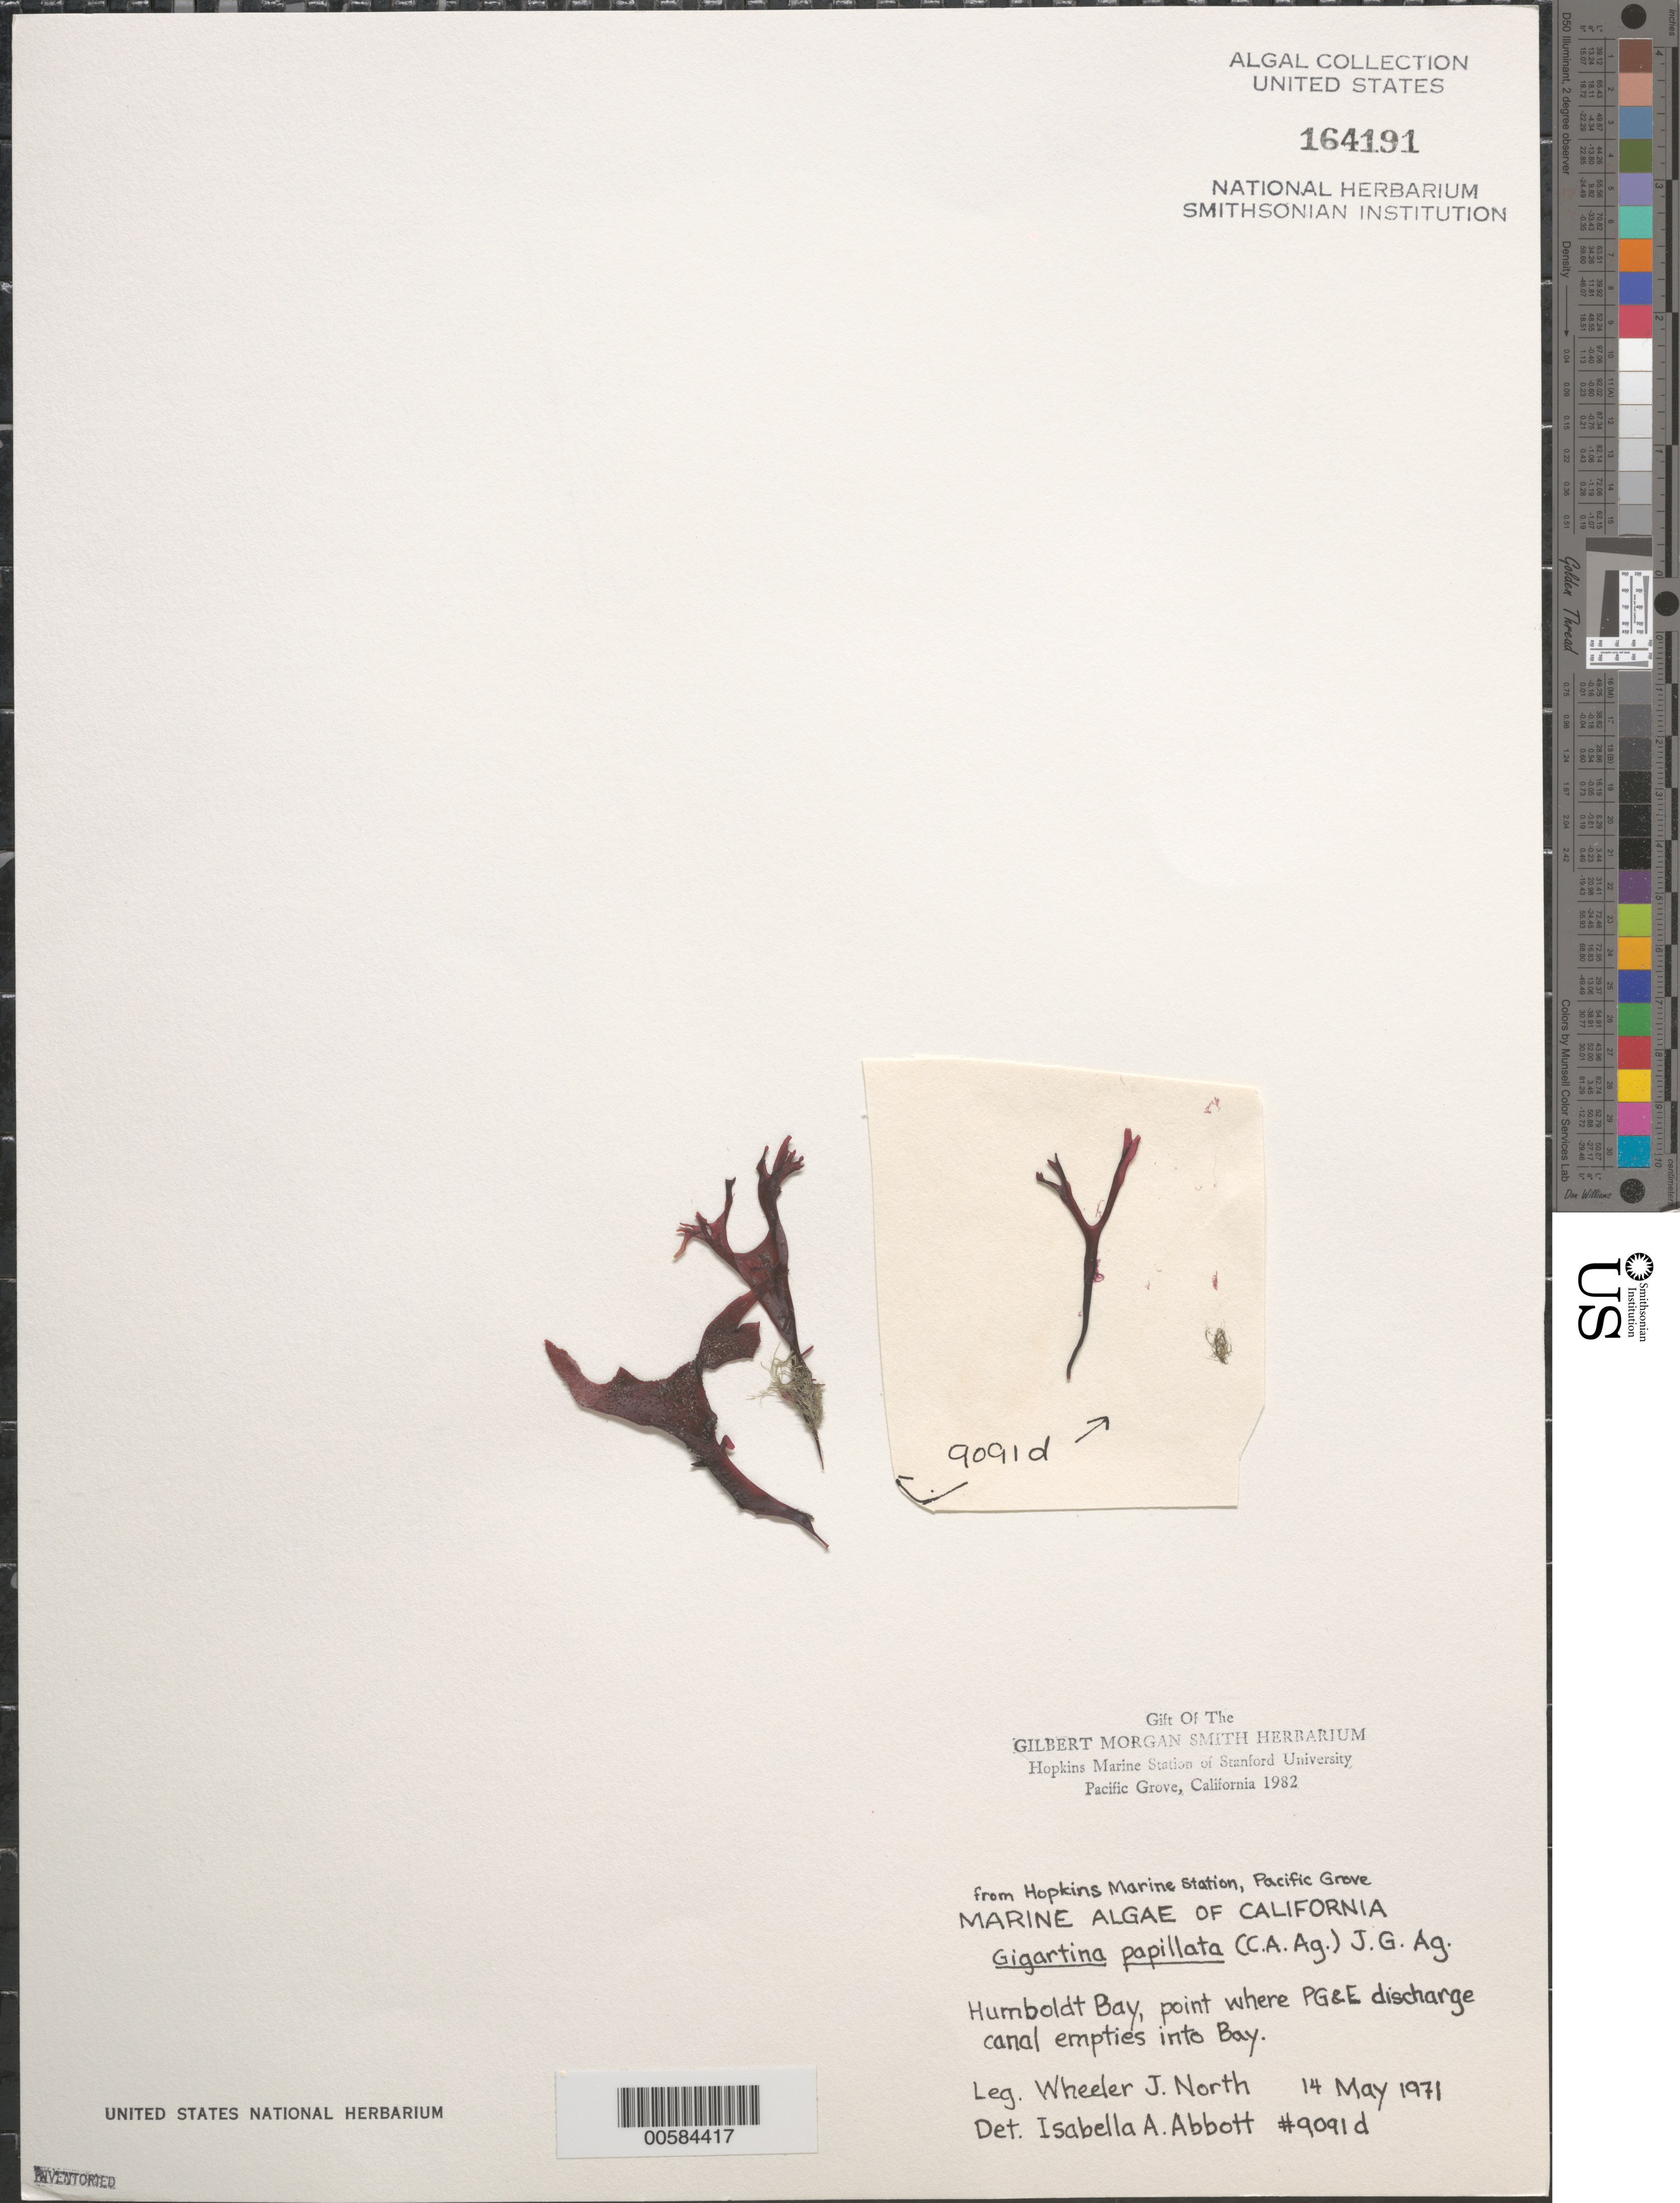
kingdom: Plantae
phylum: Rhodophyta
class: Florideophyceae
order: Gigartinales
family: Phyllophoraceae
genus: Mastocarpus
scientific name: Mastocarpus papillatus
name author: (C. Agardh) Kütz.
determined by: Algae name updating Project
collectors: W. North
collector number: IAA 9091d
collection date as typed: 14 May 1971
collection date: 1971-05-14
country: United States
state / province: California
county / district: Humboldt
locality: Humboldt Bay, point at PG & E discharge canal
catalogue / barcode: US 164191